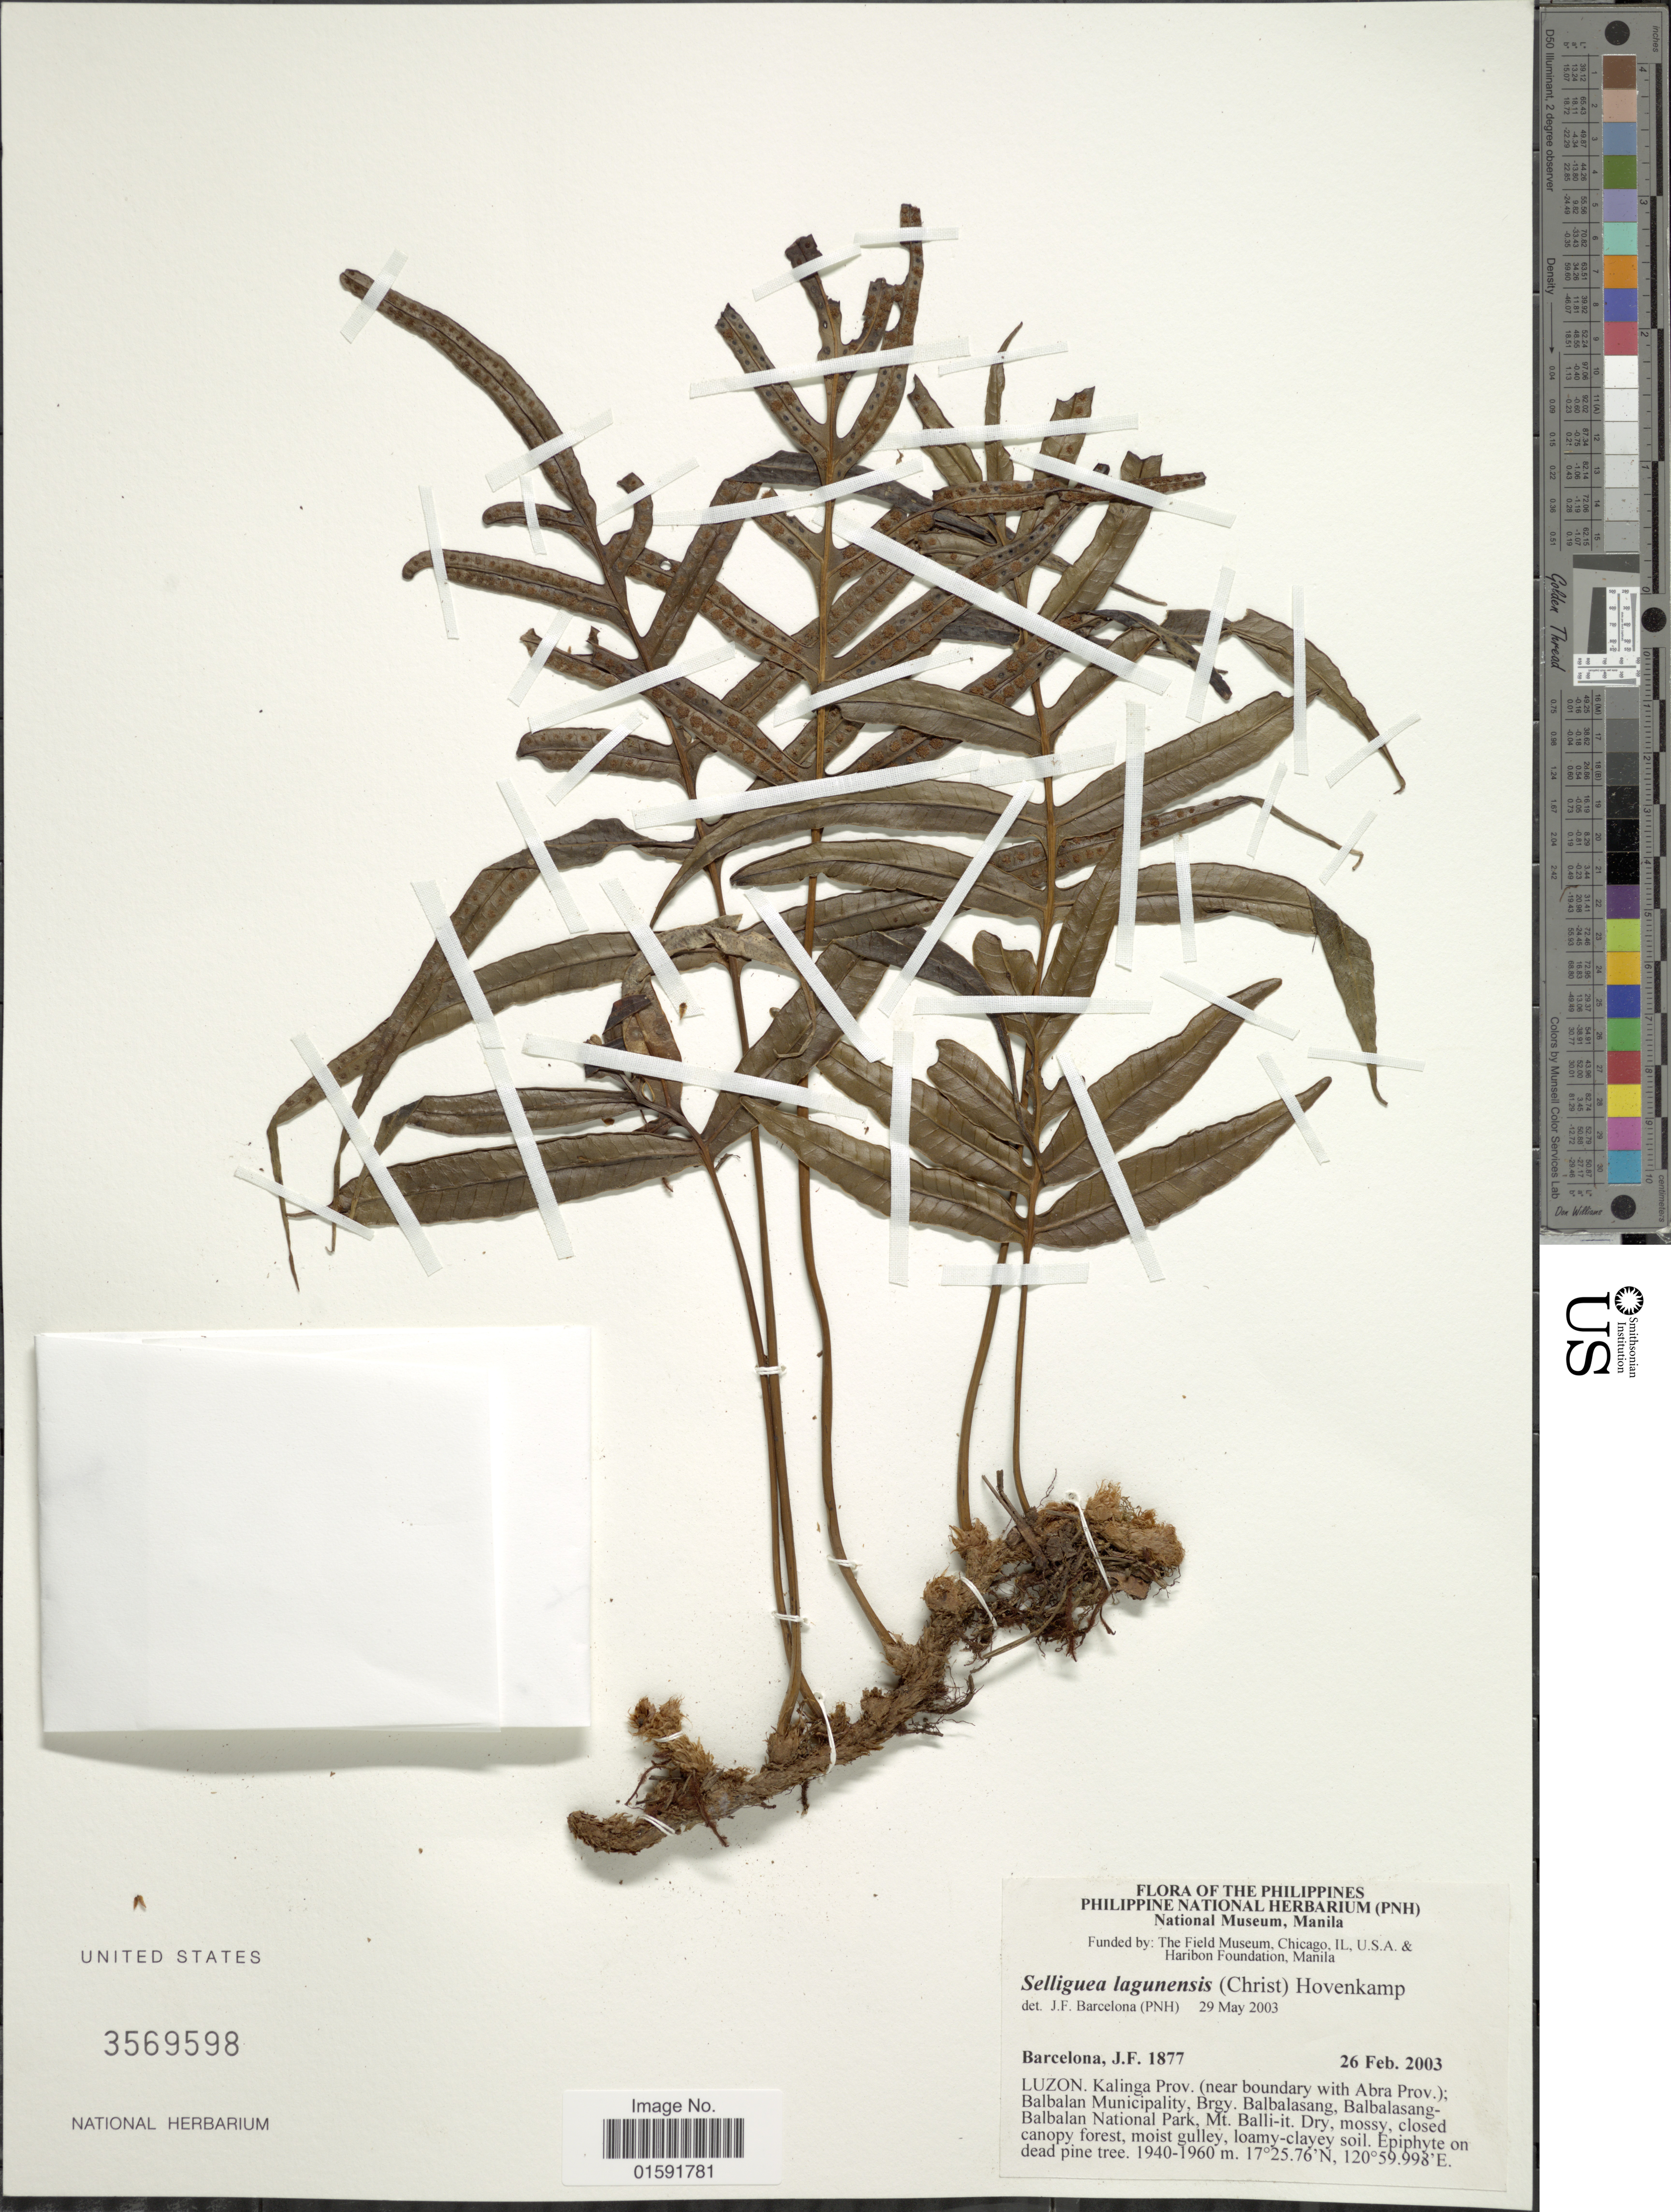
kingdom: Plantae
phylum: Tracheophyta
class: Polypodiopsida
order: Polypodiales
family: Polypodiaceae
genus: Selliguea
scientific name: Selliguea lagunensis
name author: (Christ) Hovenkamp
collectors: J. F. Barcelona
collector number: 1877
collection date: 2003-02-26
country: Philippines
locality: Luzon, Kalinga Prov. (near boundary with Abra Prov., Balbalan Municipality, Bry, Balbalasang, Balbalasang-Balbalan National Park, Mt. Balli-it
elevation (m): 1940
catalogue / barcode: US 3569598